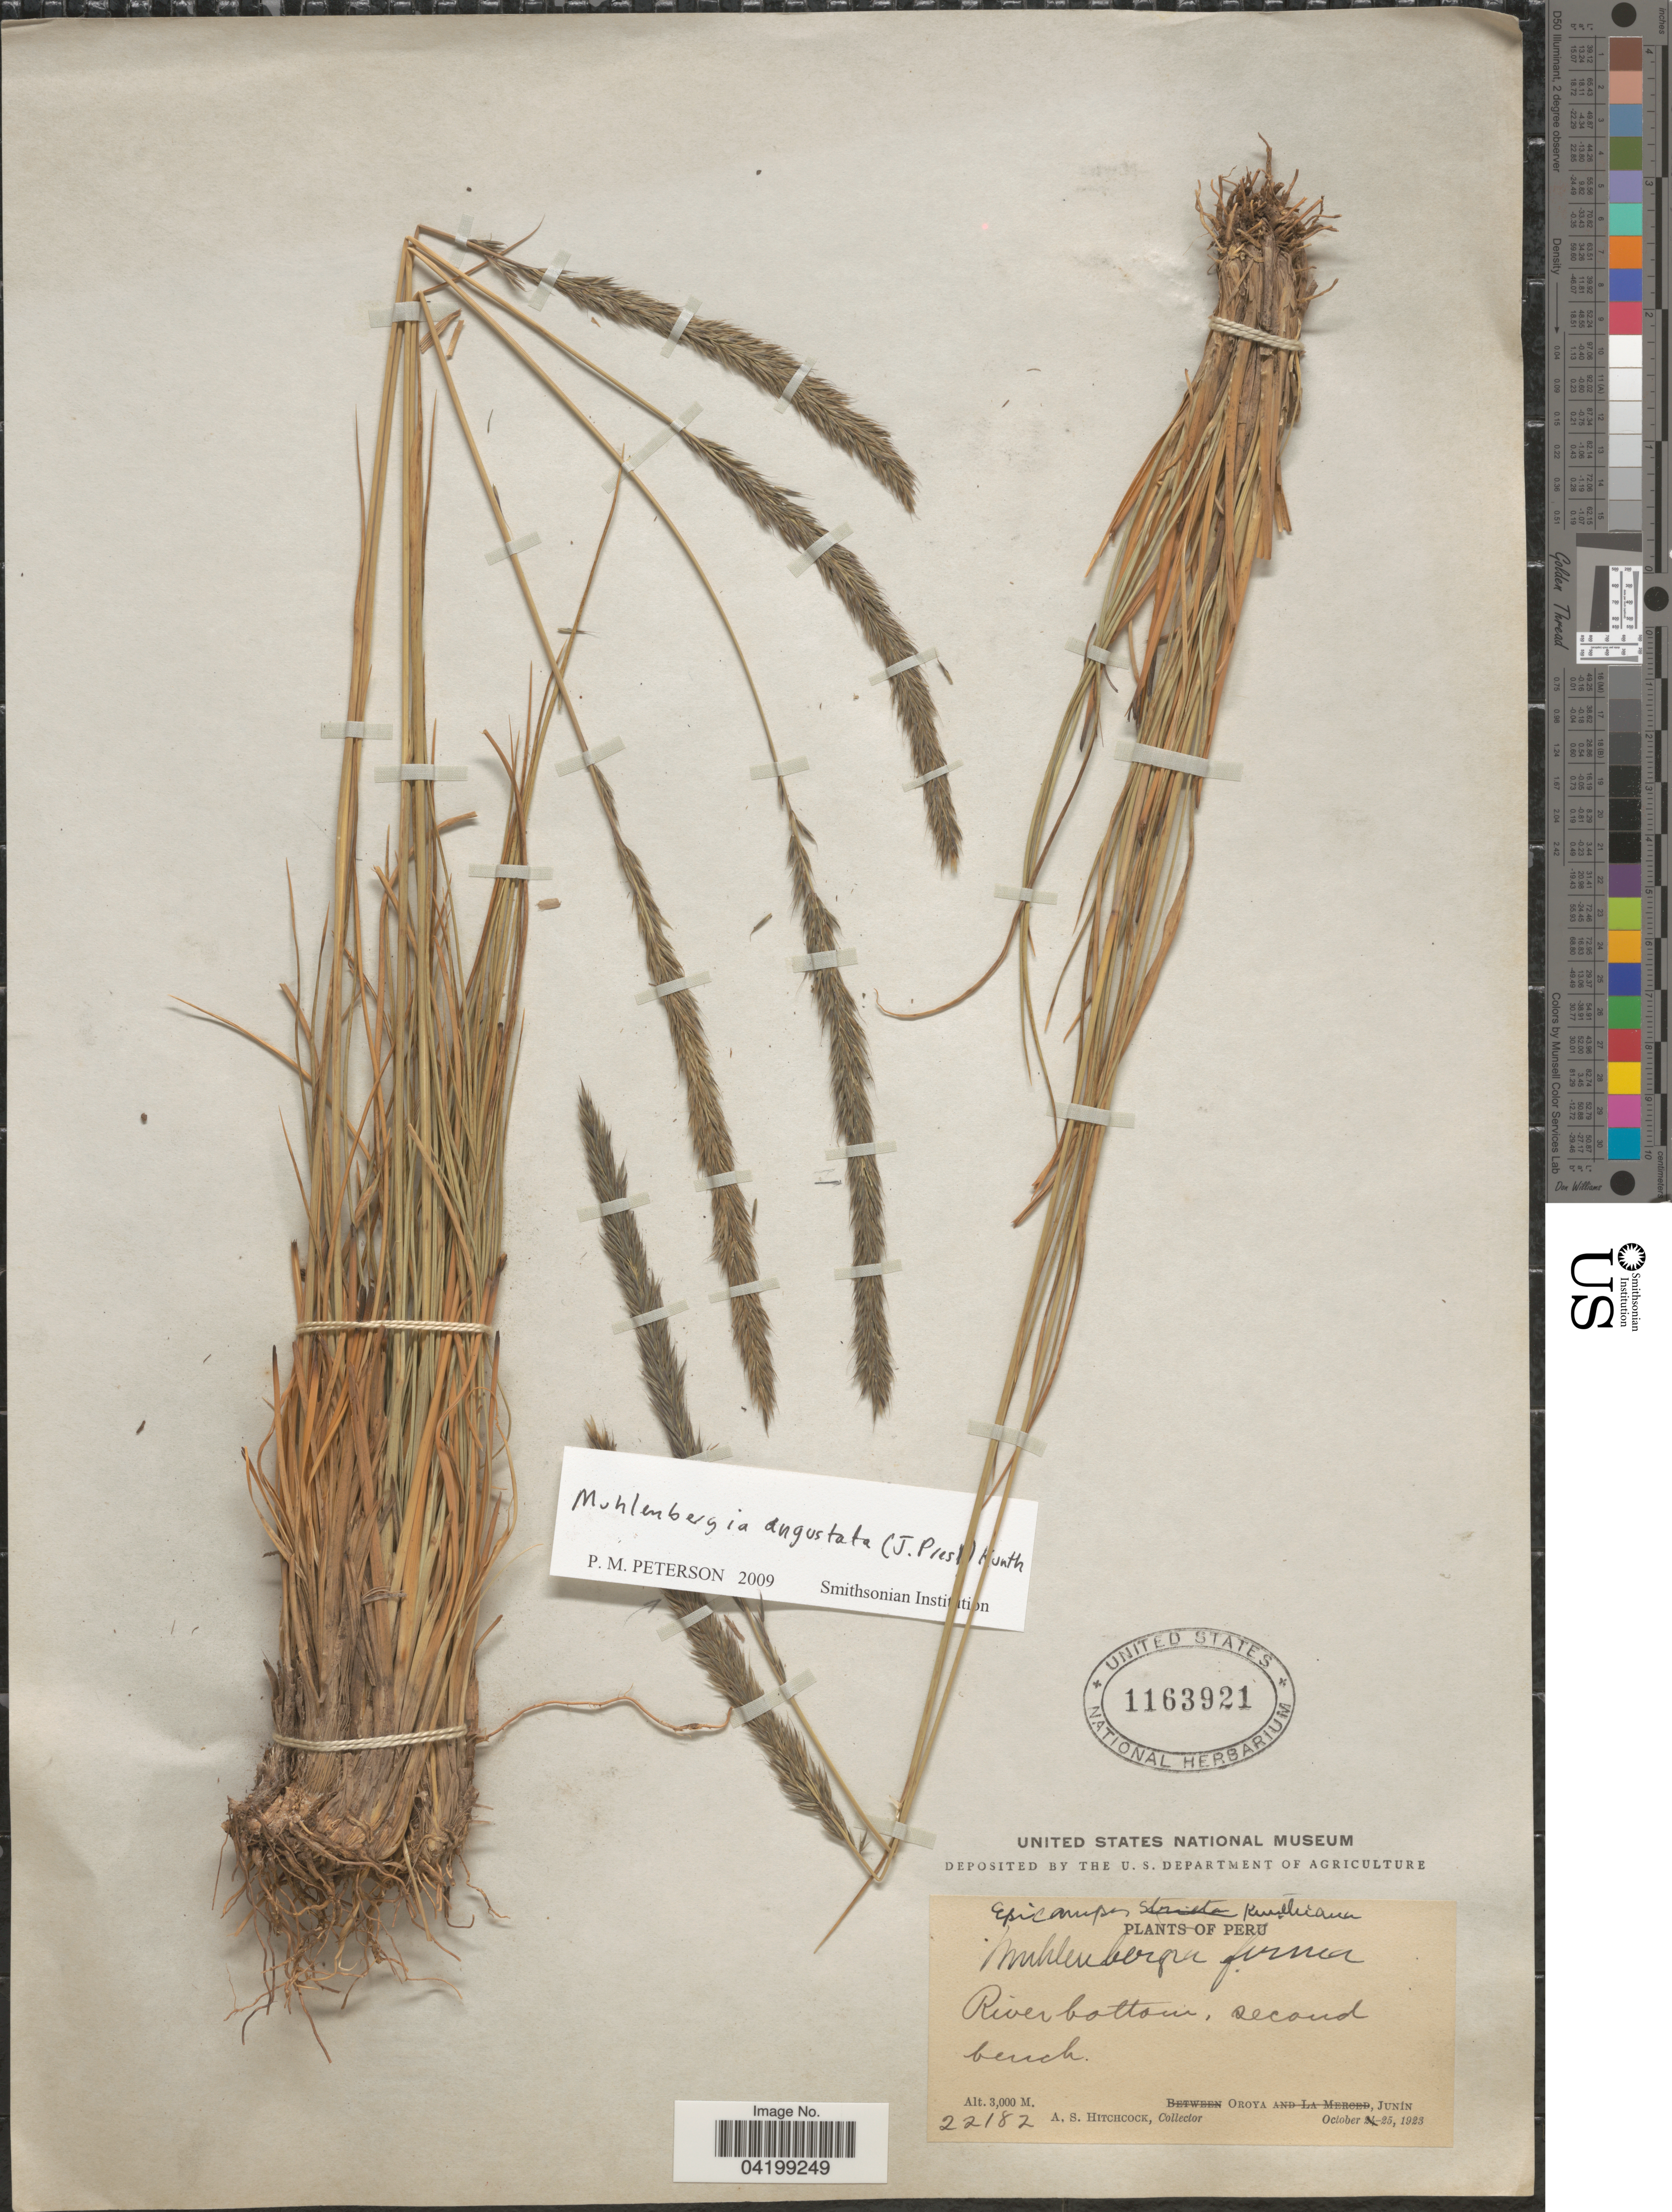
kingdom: Plantae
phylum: Tracheophyta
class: Liliopsida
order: Poales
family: Poaceae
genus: Muhlenbergia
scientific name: Muhlenbergia coerulea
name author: (Griseb.) Mez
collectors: A. S. Hitchcock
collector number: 22182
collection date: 1923-10-25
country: Peru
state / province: Junín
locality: River bottom, second bench. Oroya.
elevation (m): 3000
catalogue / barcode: US 1163921